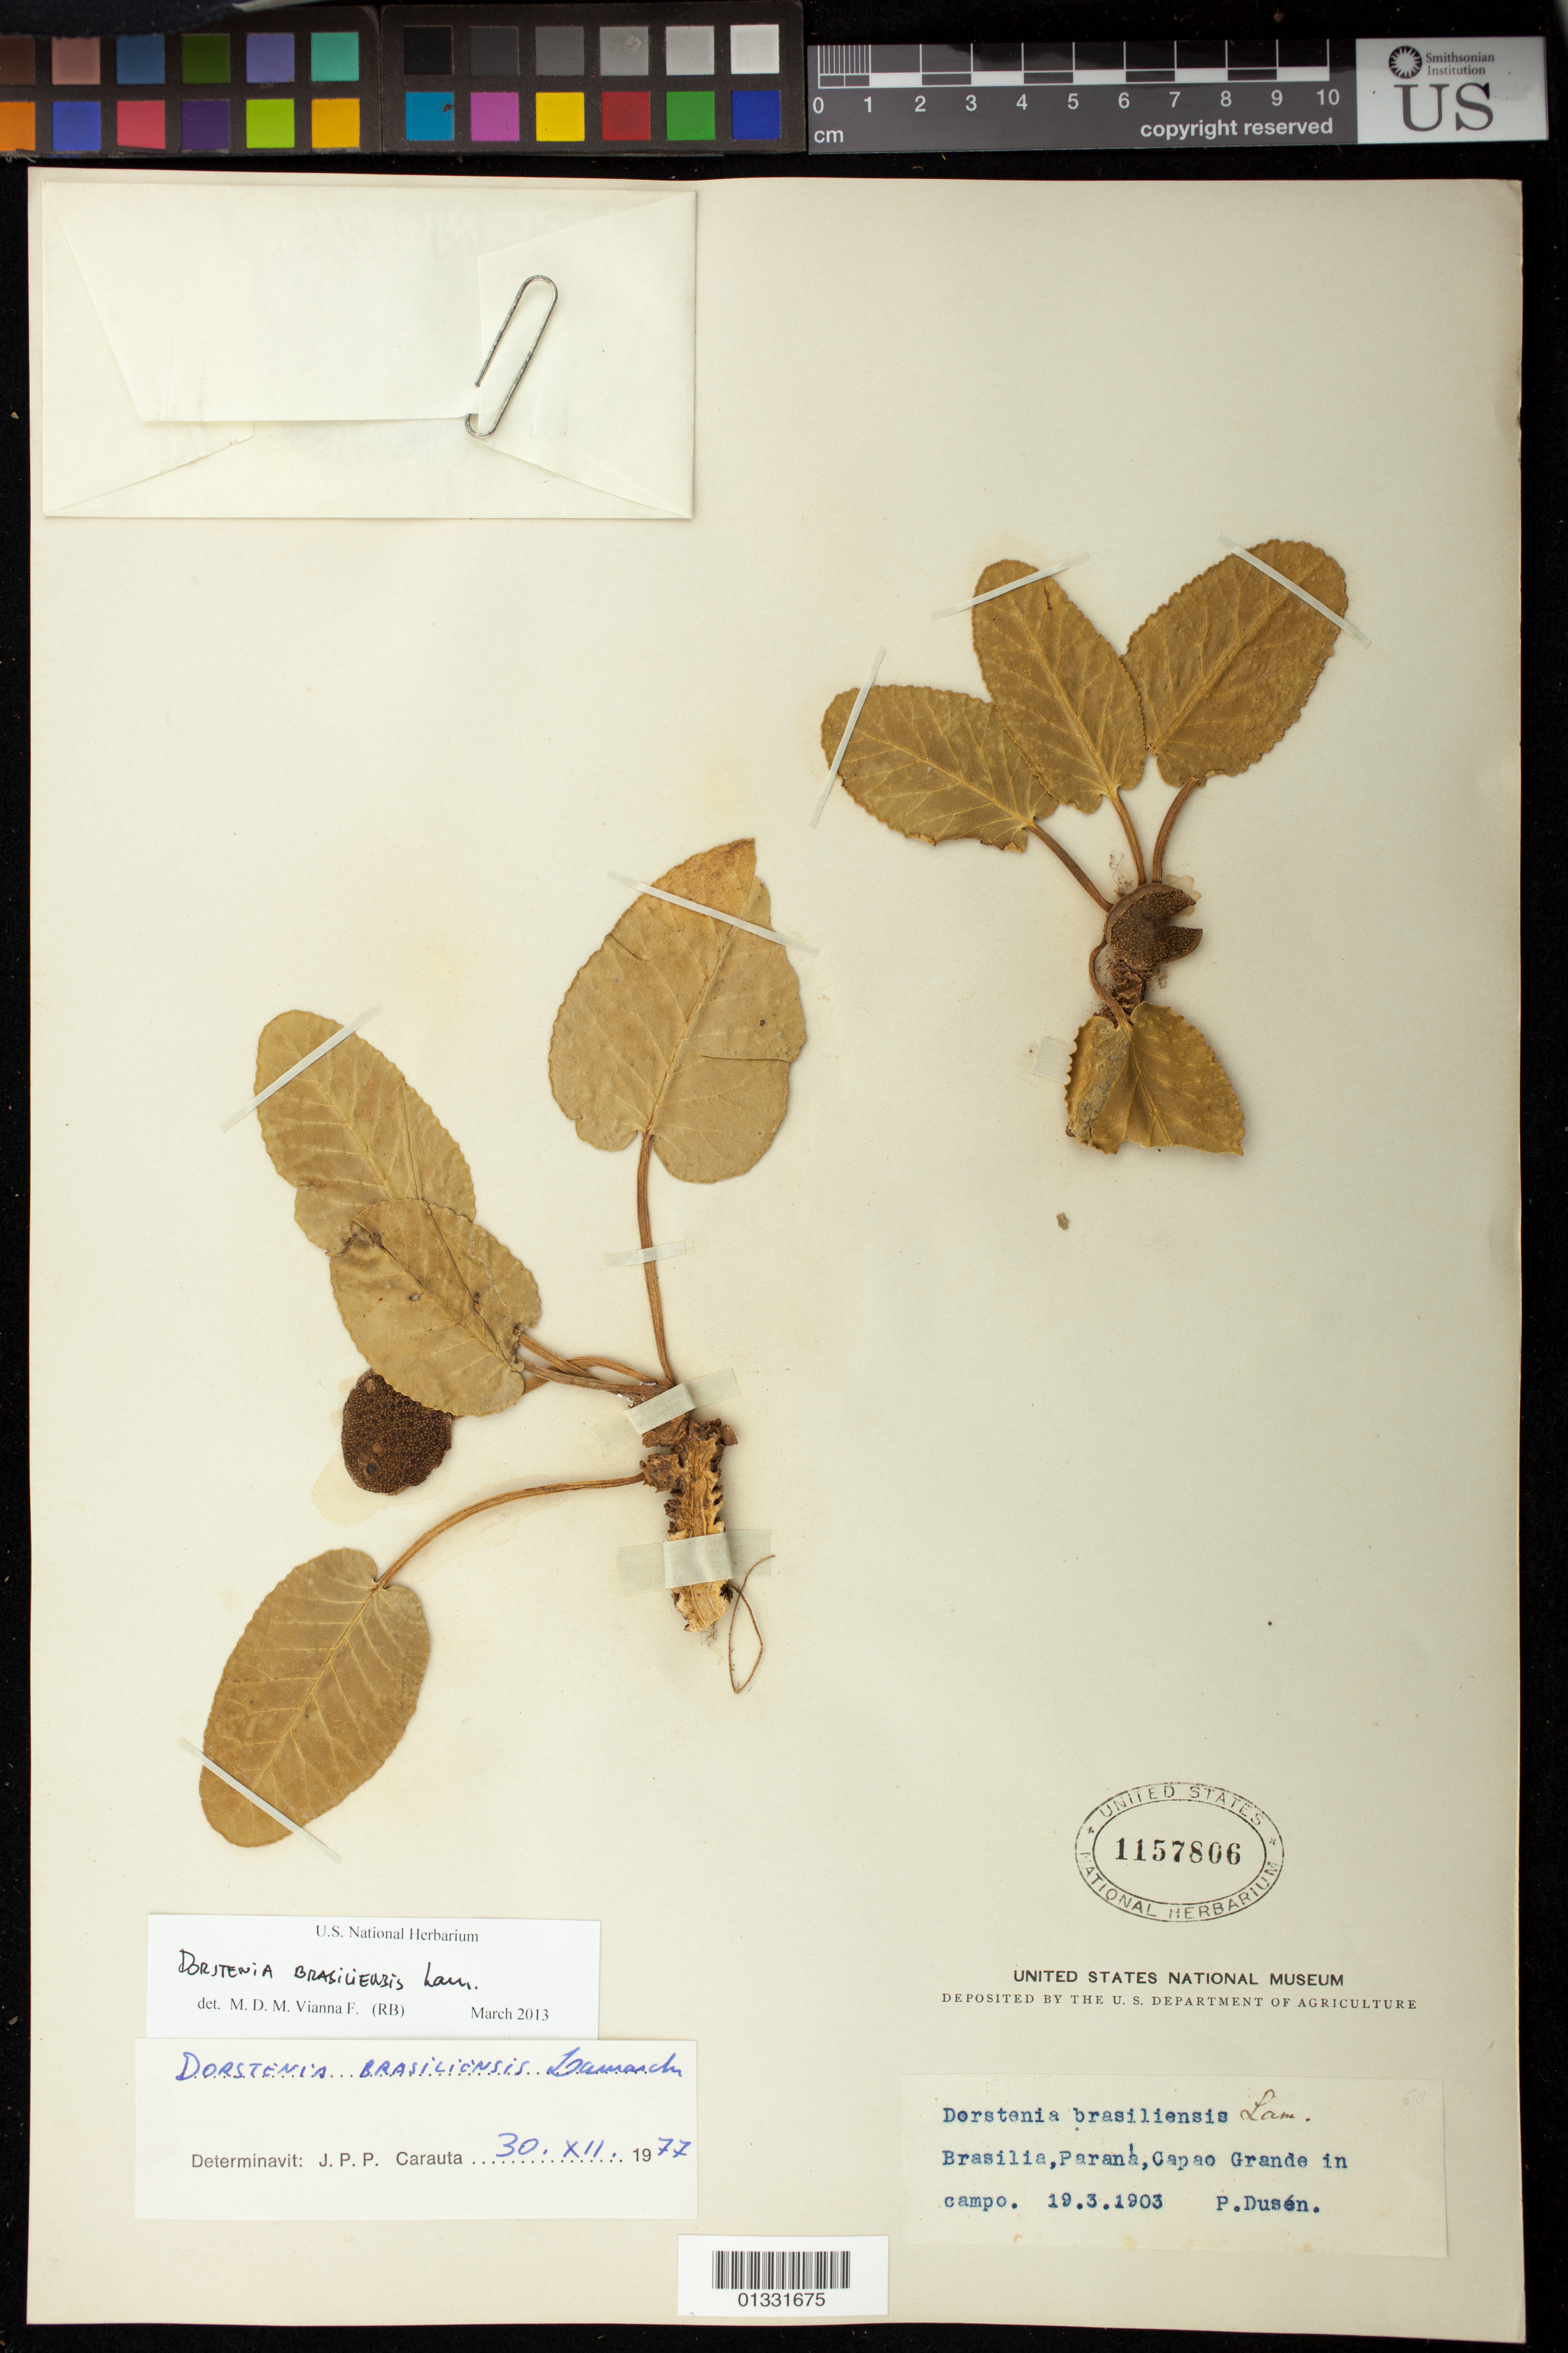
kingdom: Plantae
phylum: Tracheophyta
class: Magnoliopsida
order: Rosales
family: Moraceae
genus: Dorstenia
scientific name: Dorstenia brasiliensis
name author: Lam.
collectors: P. Dusén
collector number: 1157806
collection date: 1903-03-19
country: Brazil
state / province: Paraná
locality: Campo Grande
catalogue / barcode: US 1157806